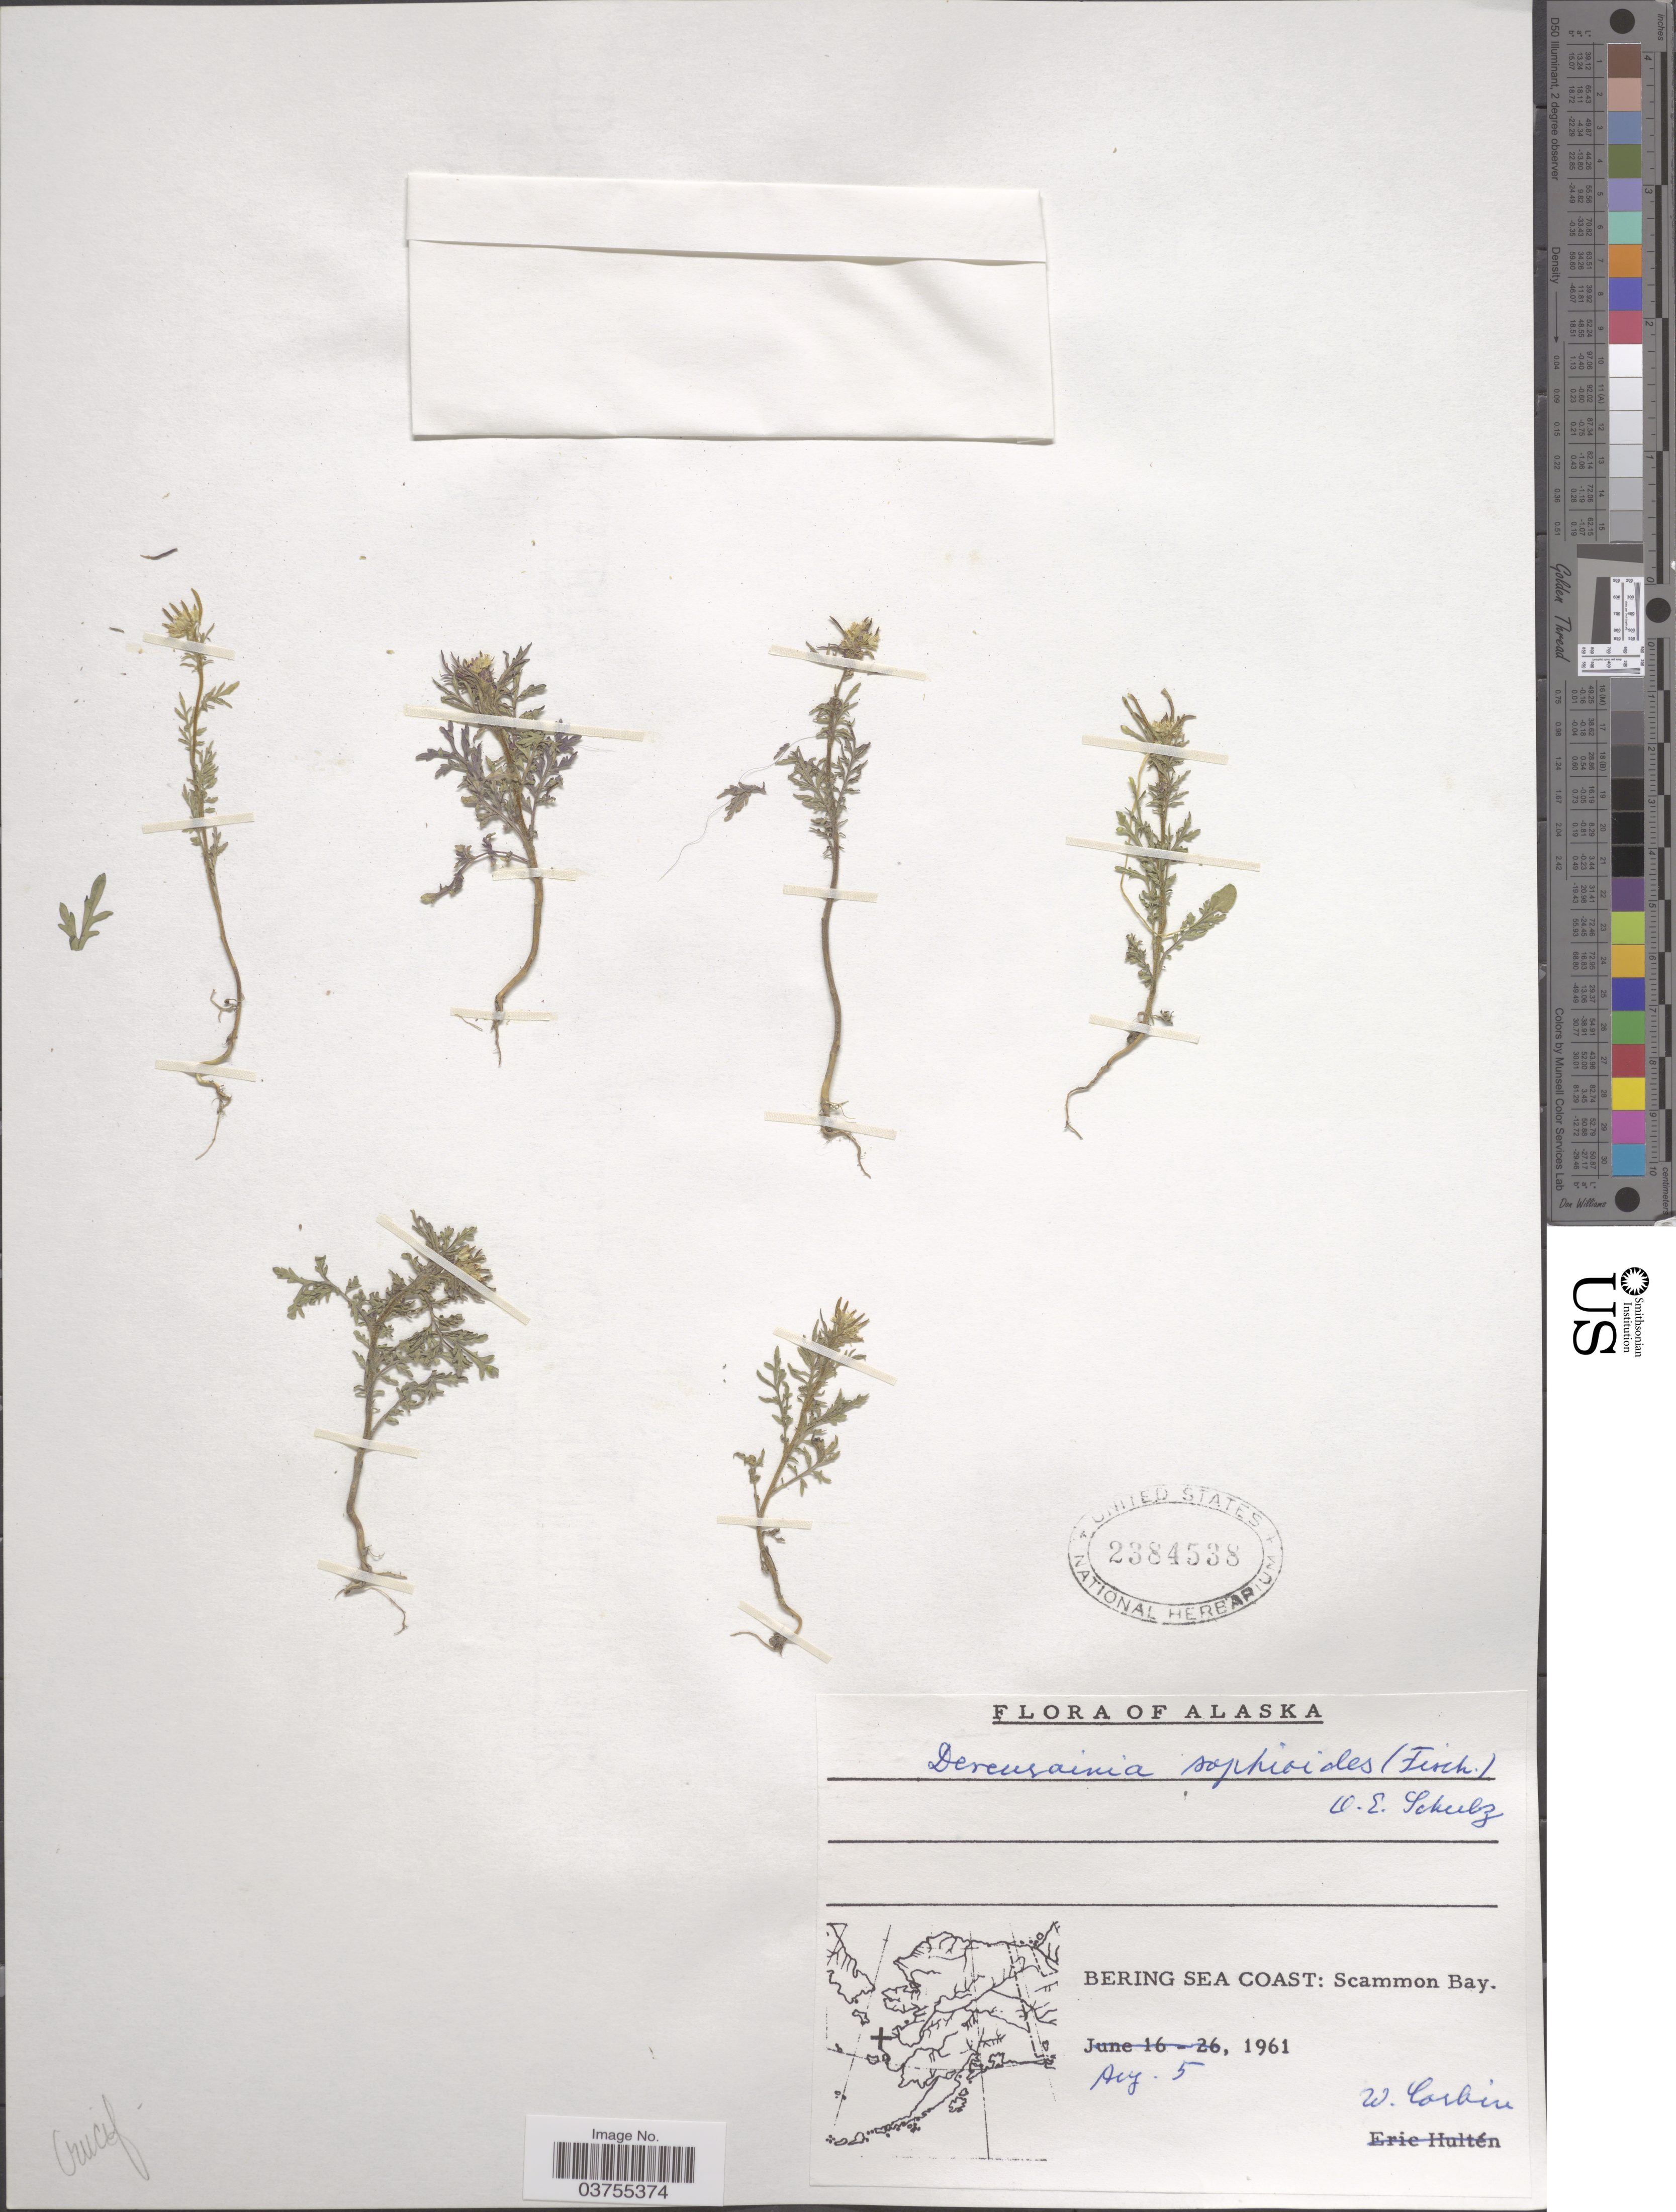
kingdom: Plantae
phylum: Tracheophyta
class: Magnoliopsida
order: Brassicales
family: Brassicaceae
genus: Descurainia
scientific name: Descurainia sophioides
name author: (Fisch.) O.E. Schultz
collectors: W. Corbin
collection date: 1961-08-05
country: United States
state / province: Alaska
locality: Bering Sea Coast: Scammon Bay.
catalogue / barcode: US 2384538